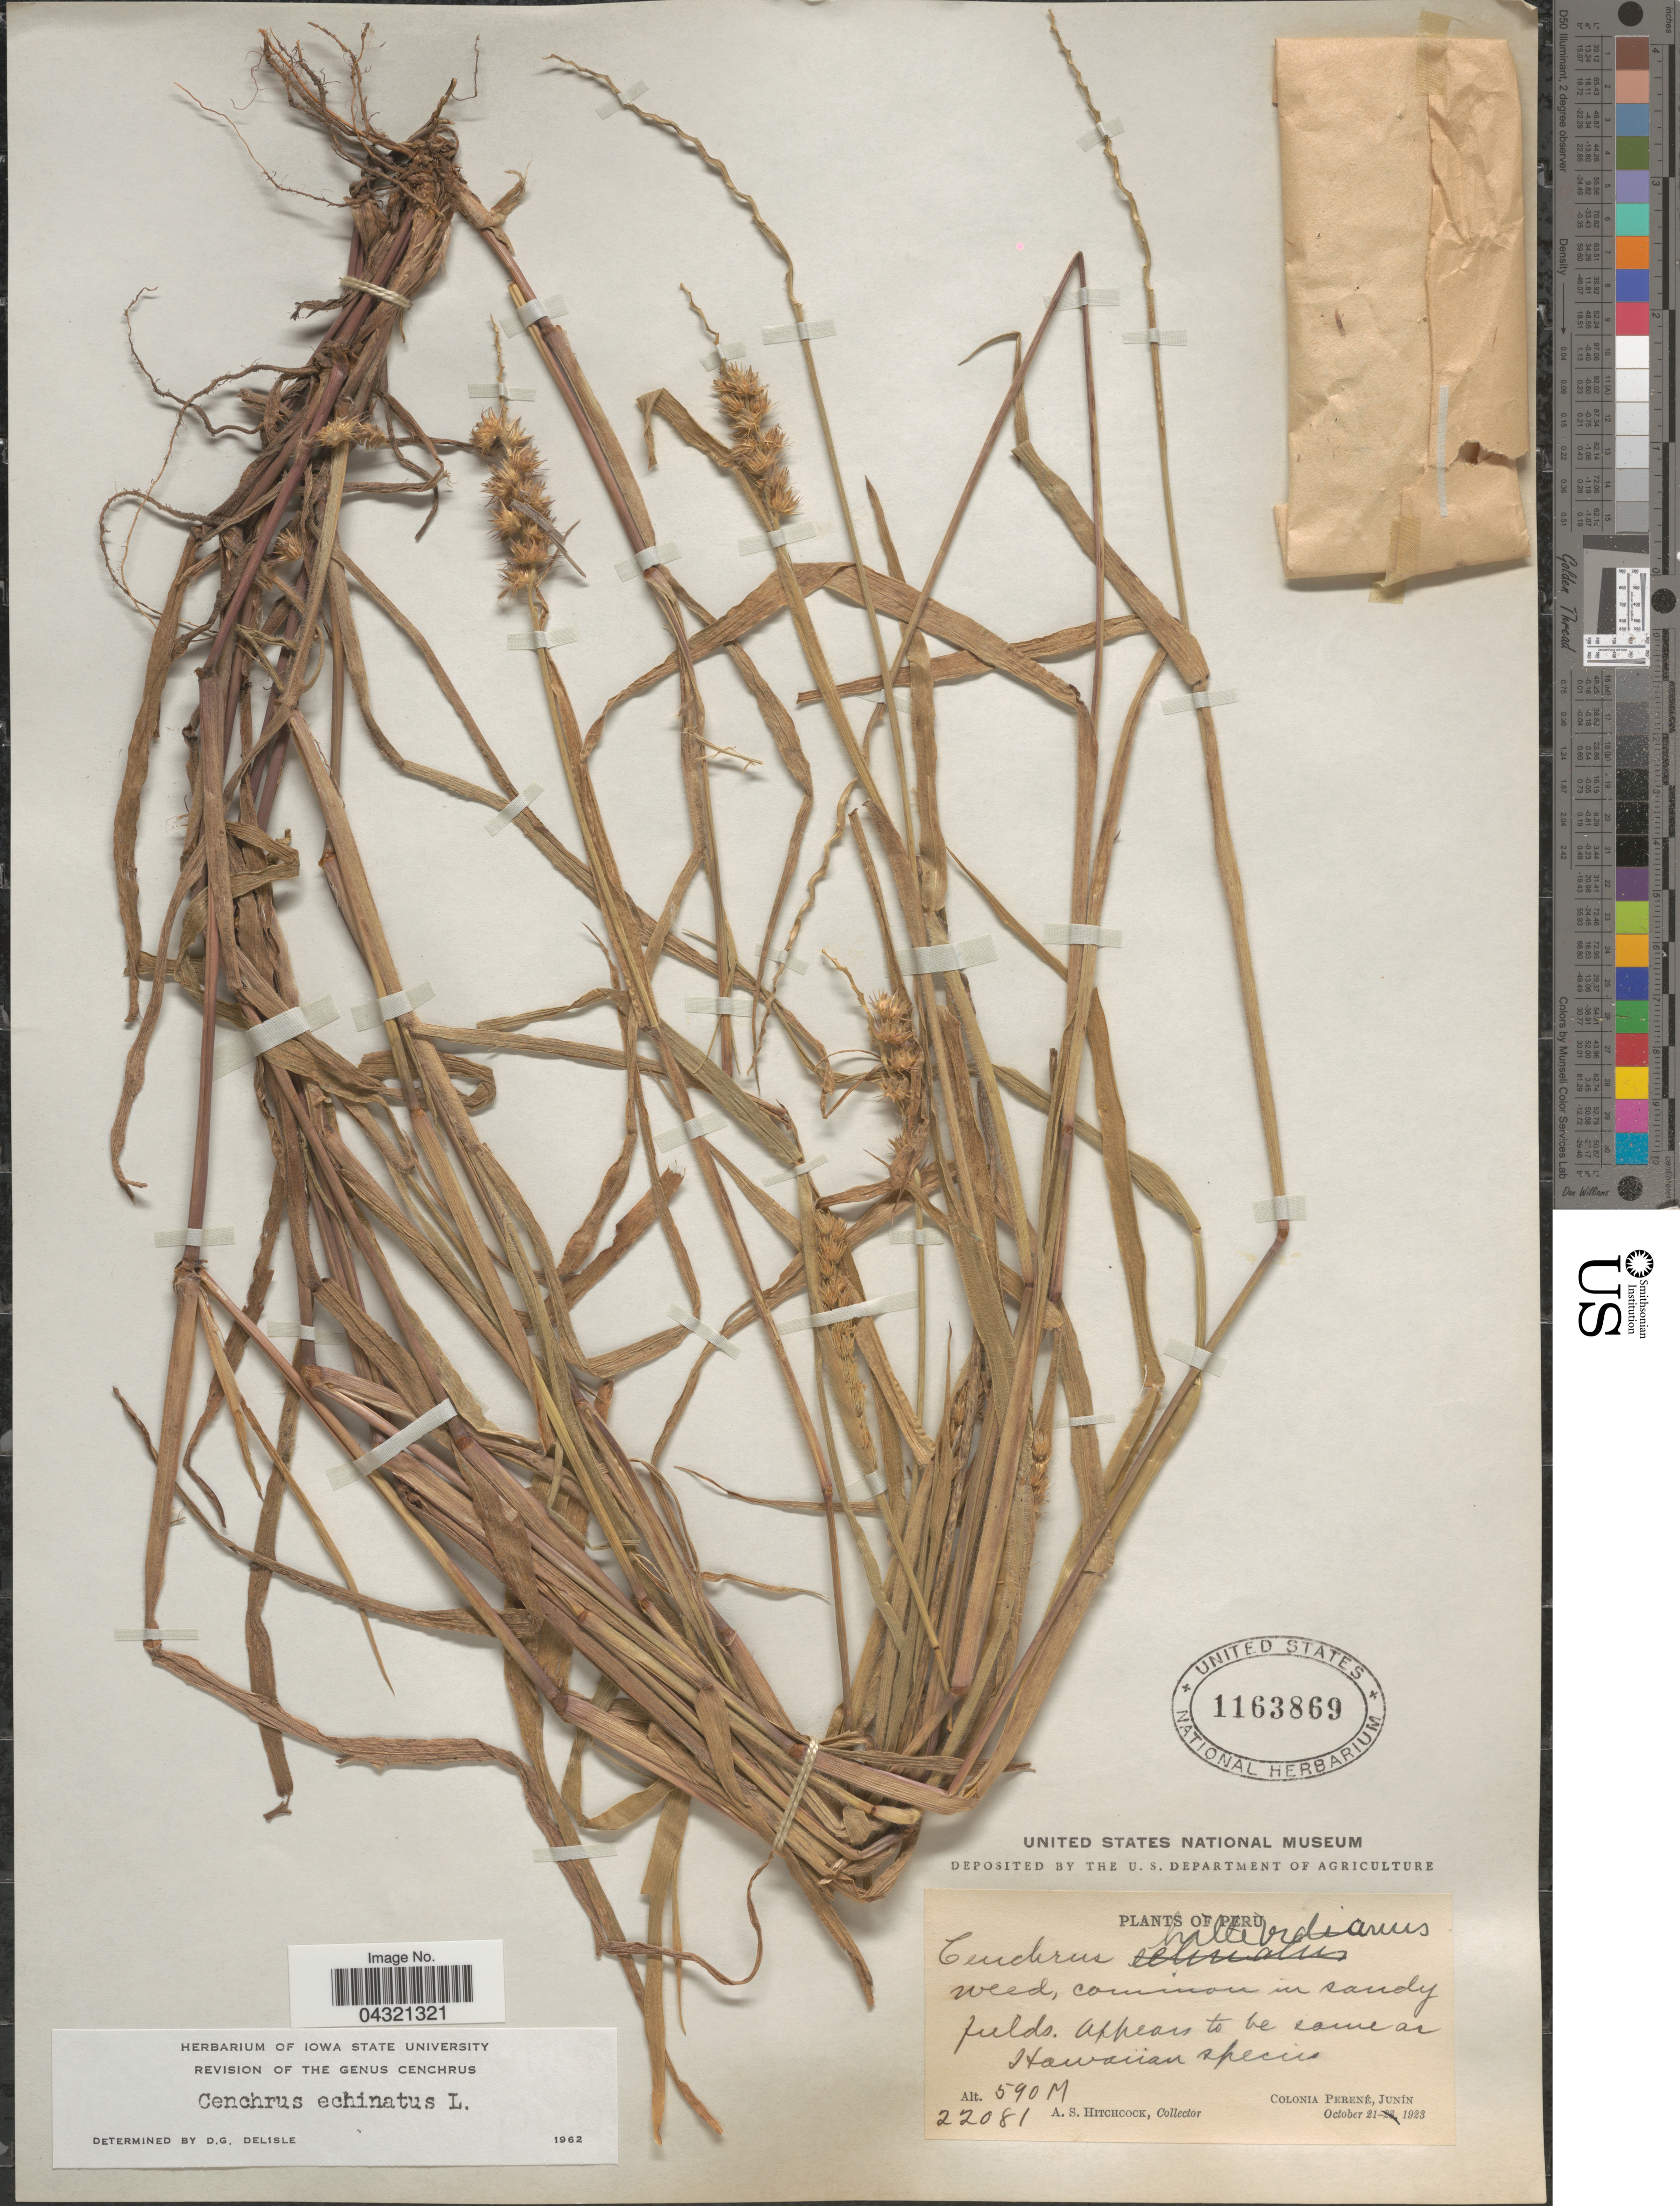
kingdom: Plantae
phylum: Tracheophyta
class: Liliopsida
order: Poales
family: Poaceae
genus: Cenchrus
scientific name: Cenchrus echinatus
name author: L.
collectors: A. S. Hitchcock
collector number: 22081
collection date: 1923-10-21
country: Peru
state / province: Junín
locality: Colonia Perené.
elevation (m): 590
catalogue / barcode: US 1163869